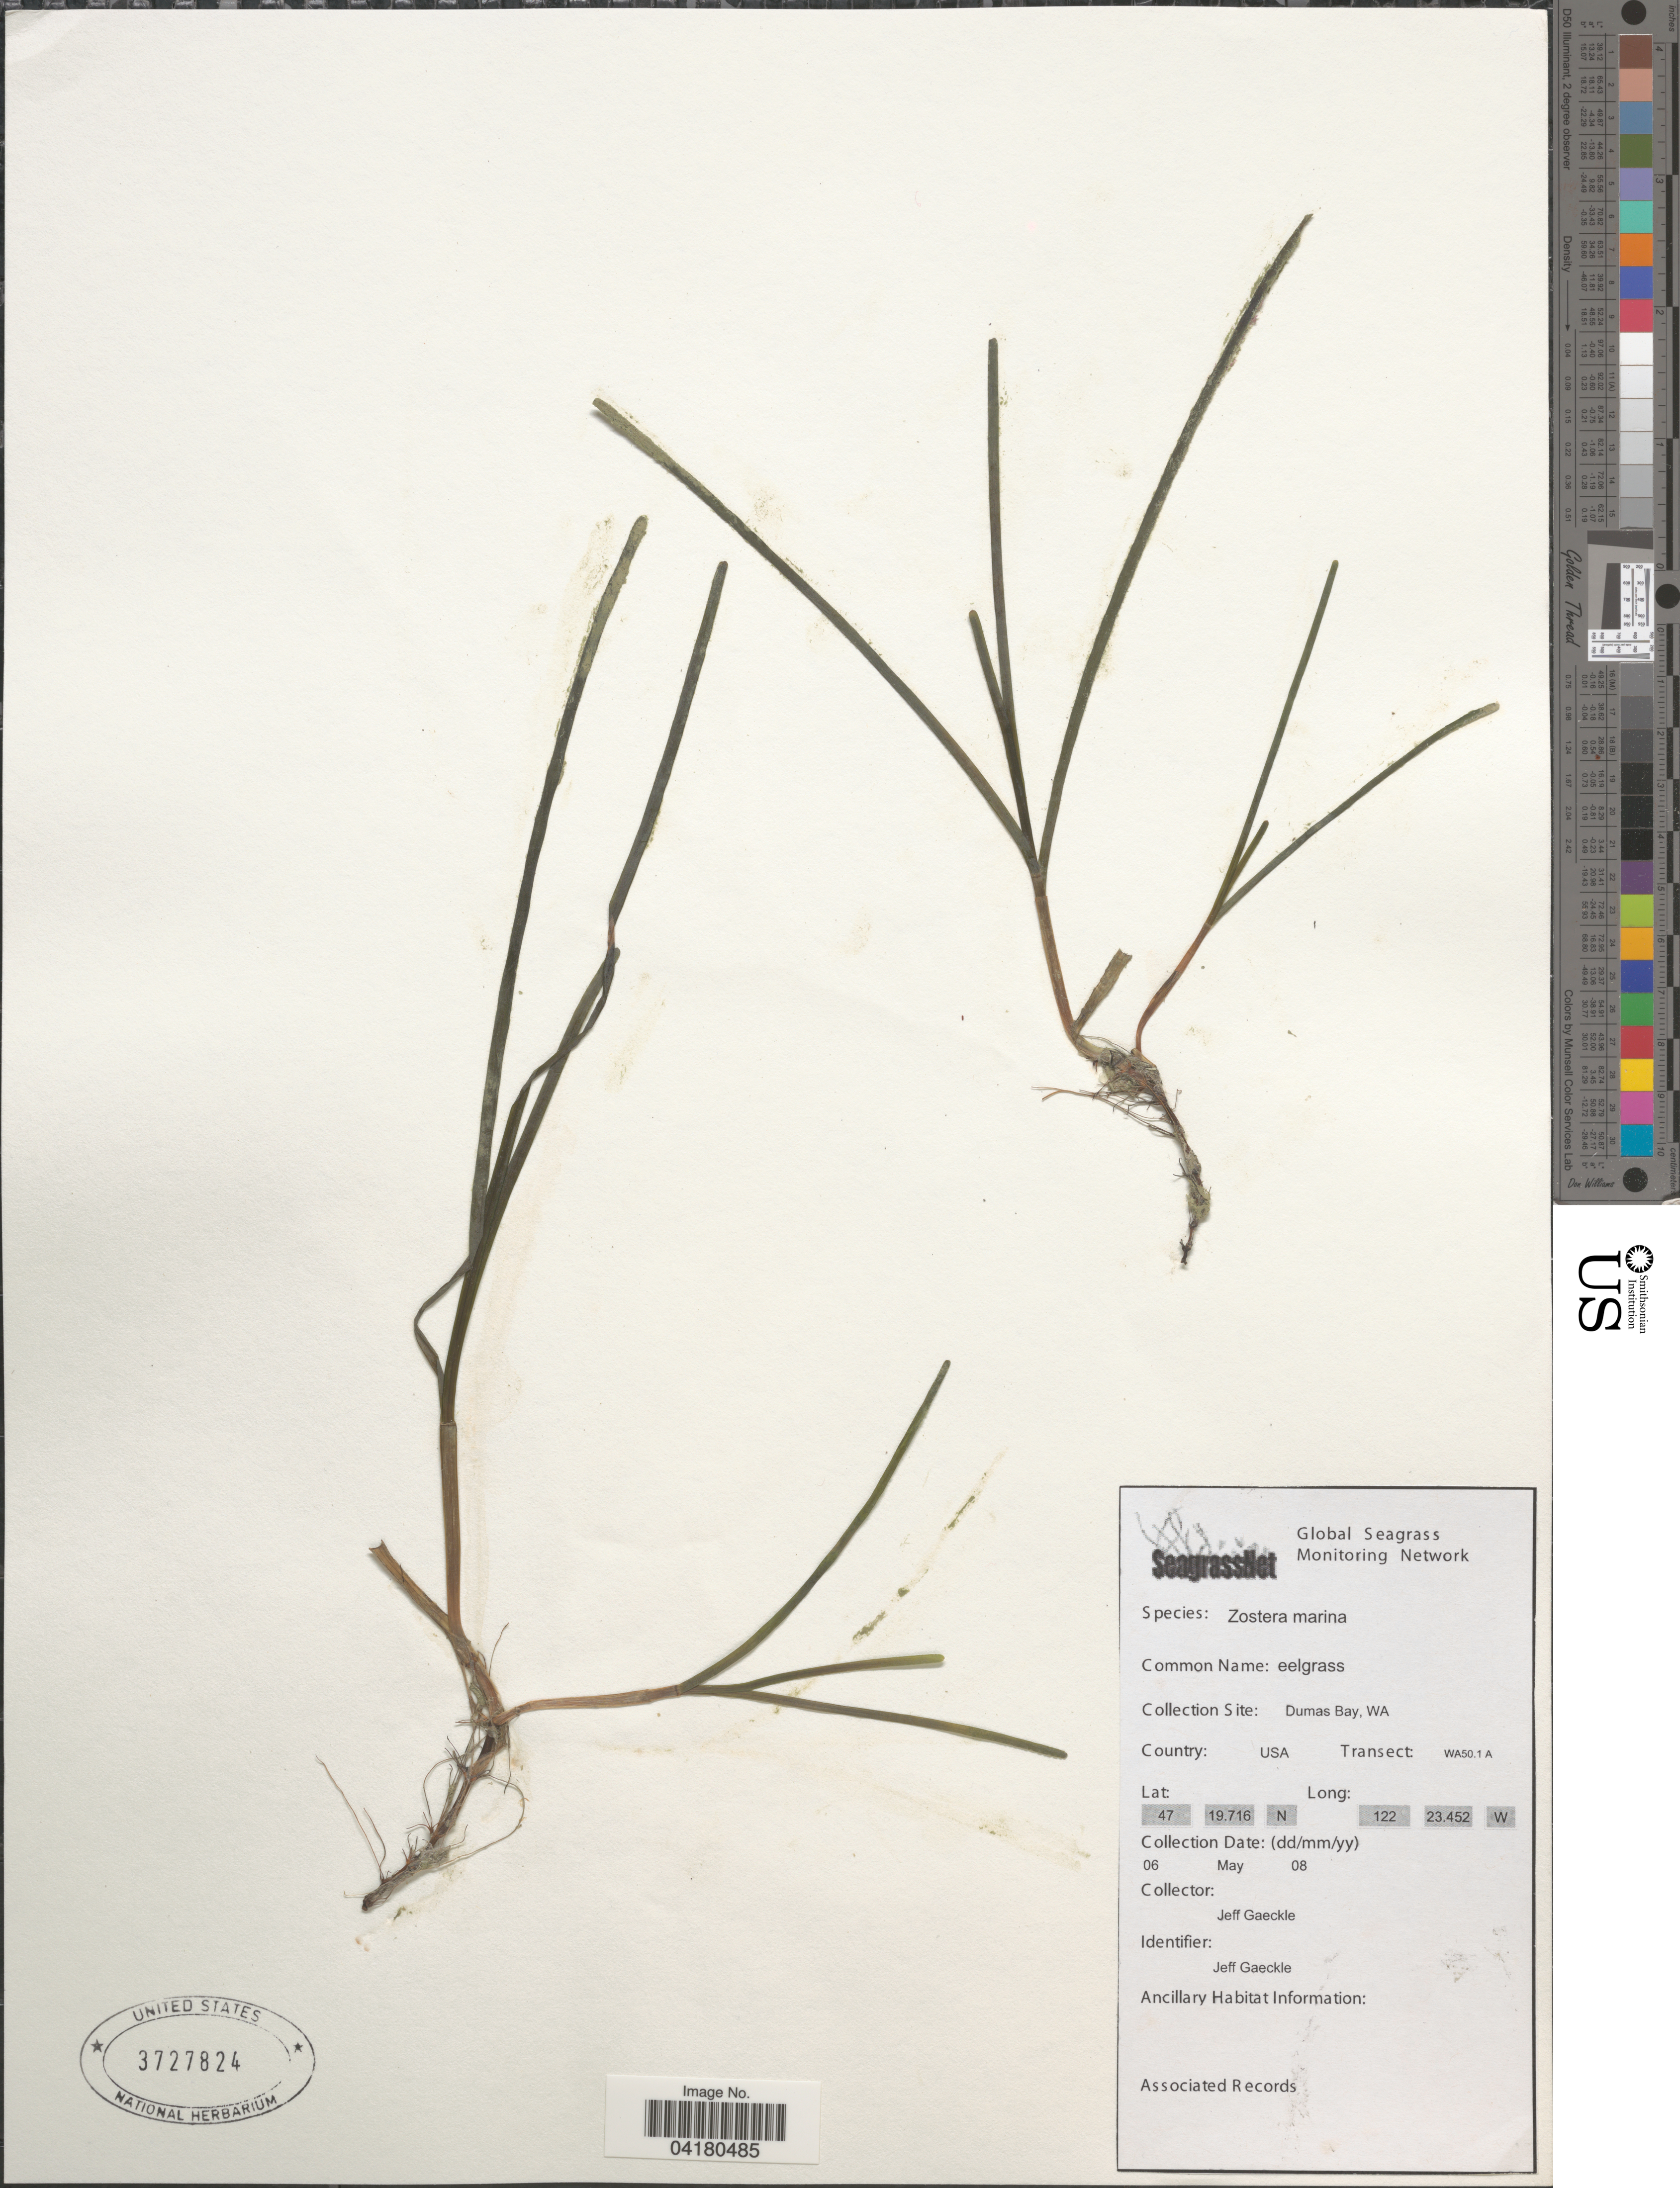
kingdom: Plantae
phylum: Tracheophyta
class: Liliopsida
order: Alismatales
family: Zosteraceae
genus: Zostera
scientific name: Zostera marina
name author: L.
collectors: J. Gaeckle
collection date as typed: Transcribed d/m/y: 6/5/8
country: United States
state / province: Washington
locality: Collection Site: Dumas Bay. Transect: WA50.1 A.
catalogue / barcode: US 3727824